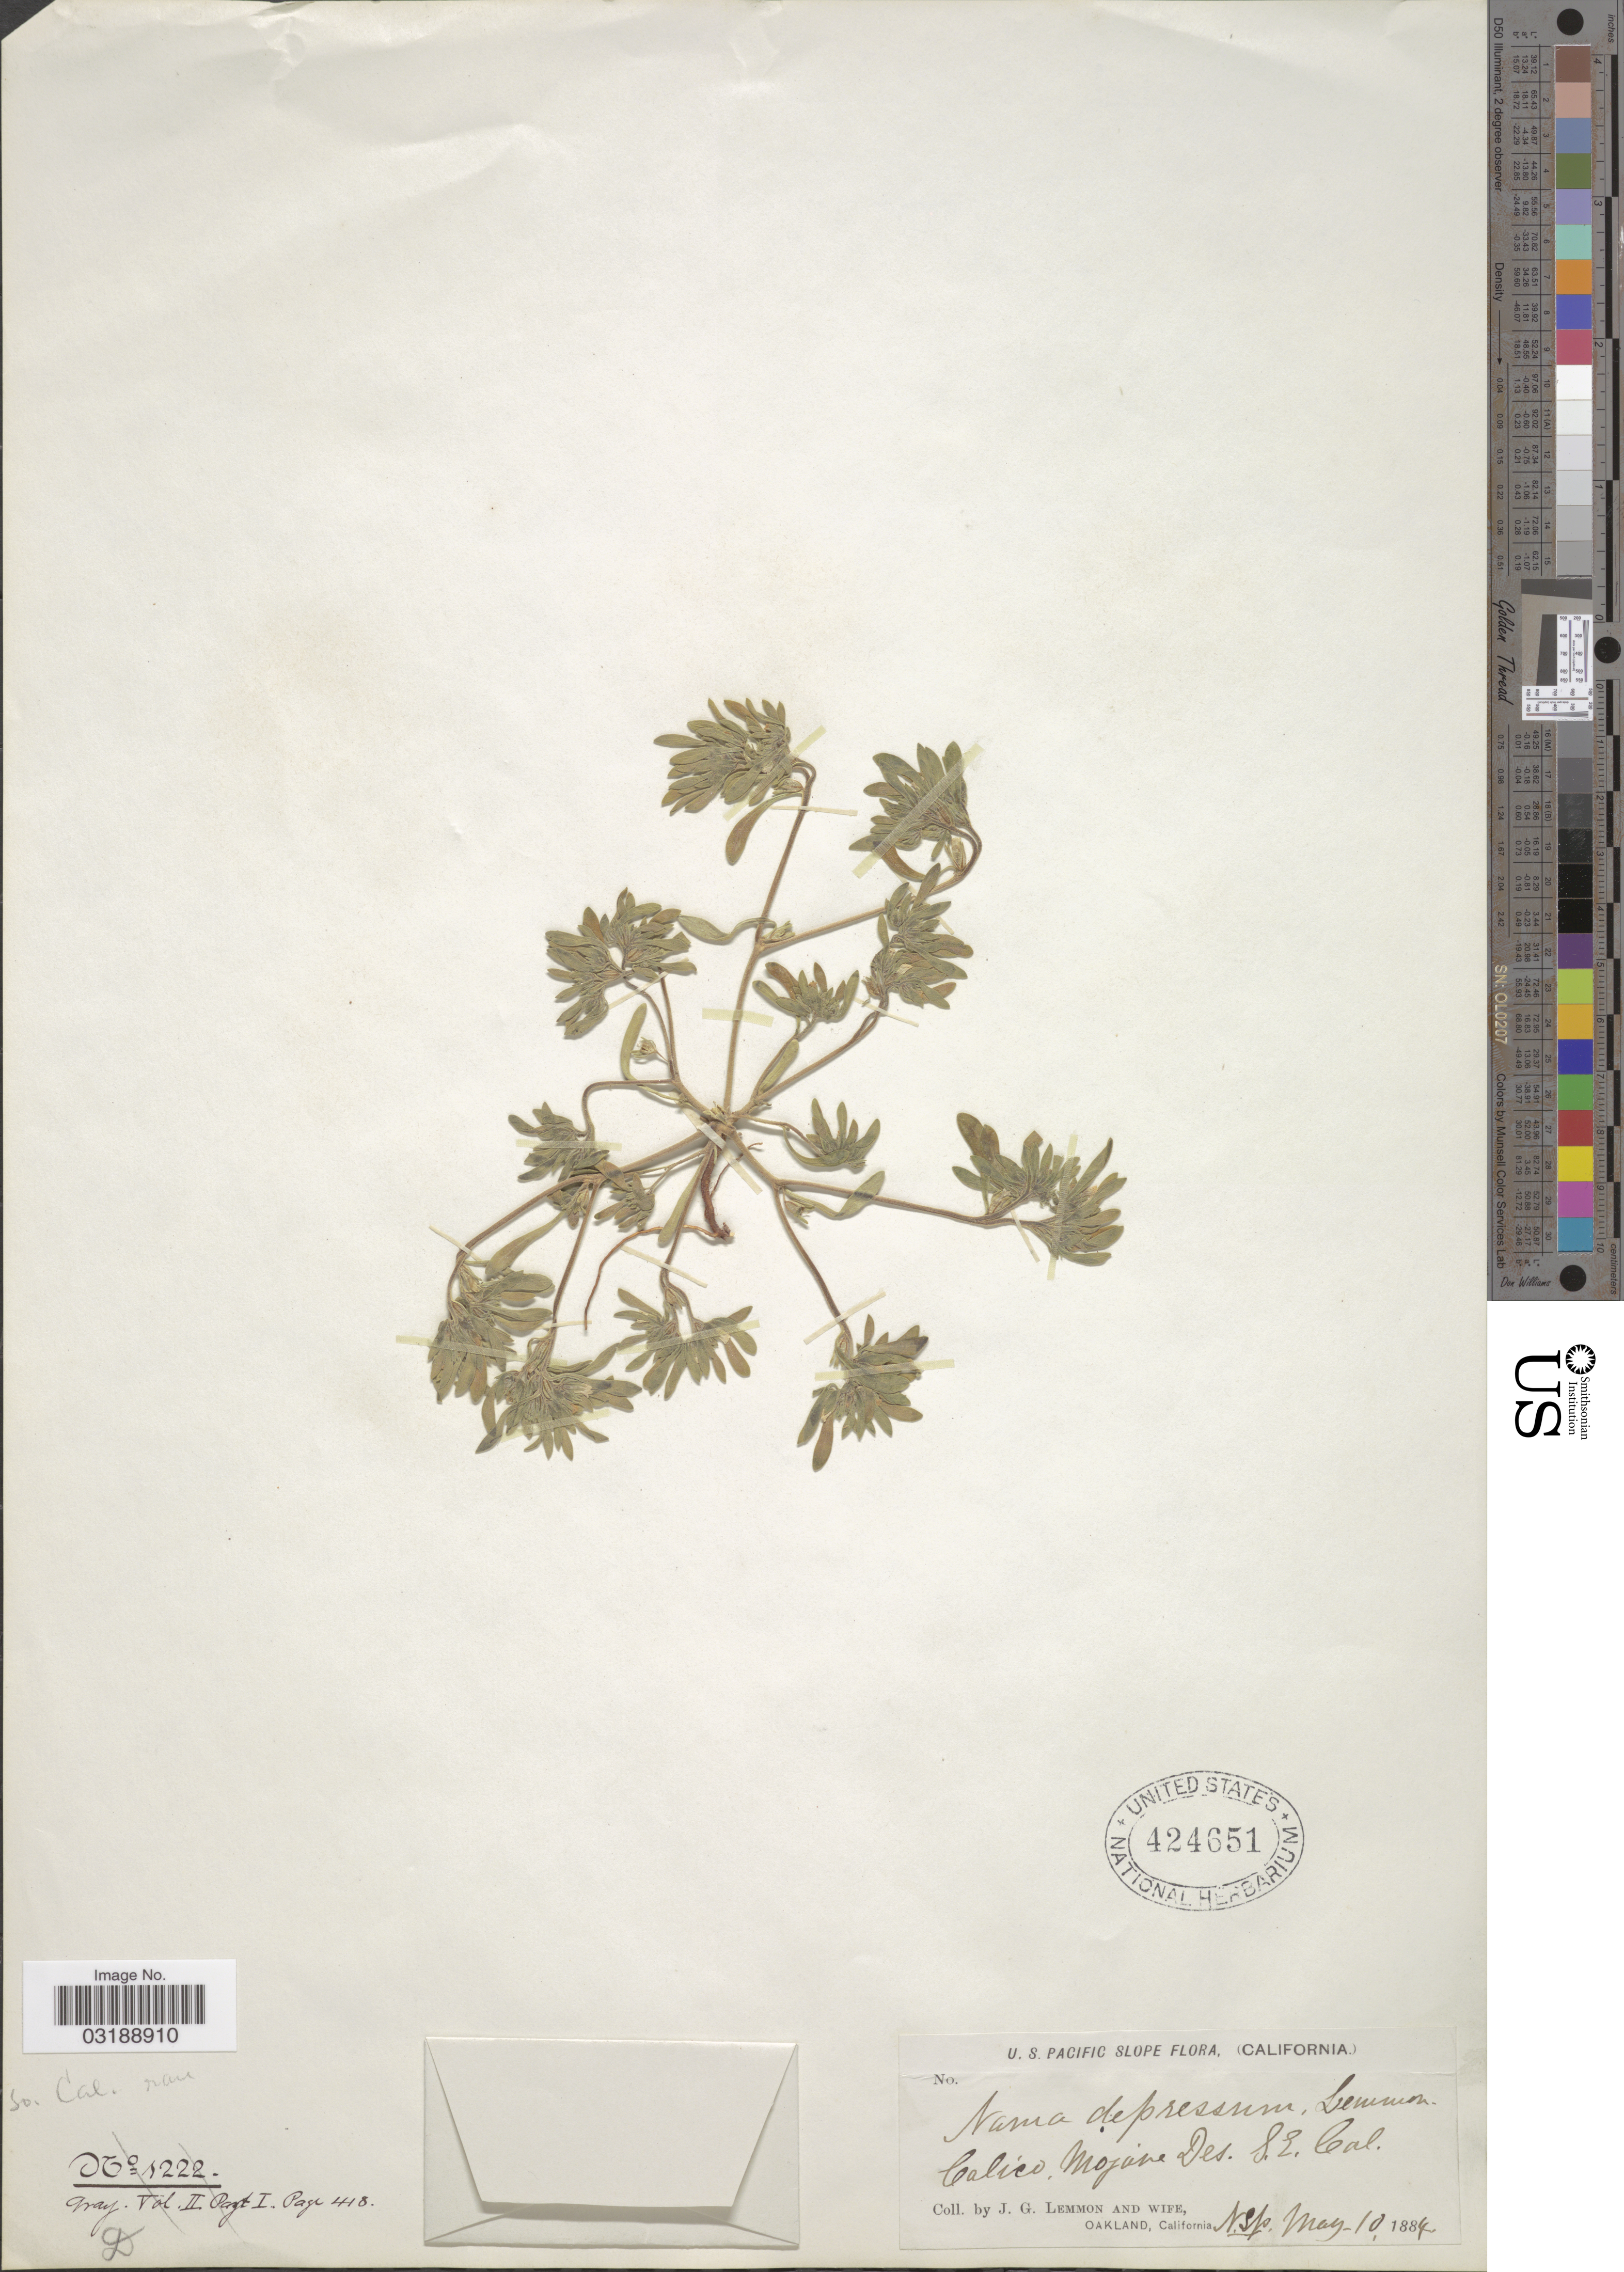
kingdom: Plantae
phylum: Tracheophyta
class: Magnoliopsida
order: Boraginales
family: Namaceae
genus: Nama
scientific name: Nama depressum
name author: Lemmon ex A. Gray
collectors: J. Lemmon & Mrs. J. G. Lemmon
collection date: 1884-05-10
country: United States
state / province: California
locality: U.S. Pacific Slope, Calico, Mojave Des. S.E. Cal.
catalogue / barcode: US 424651